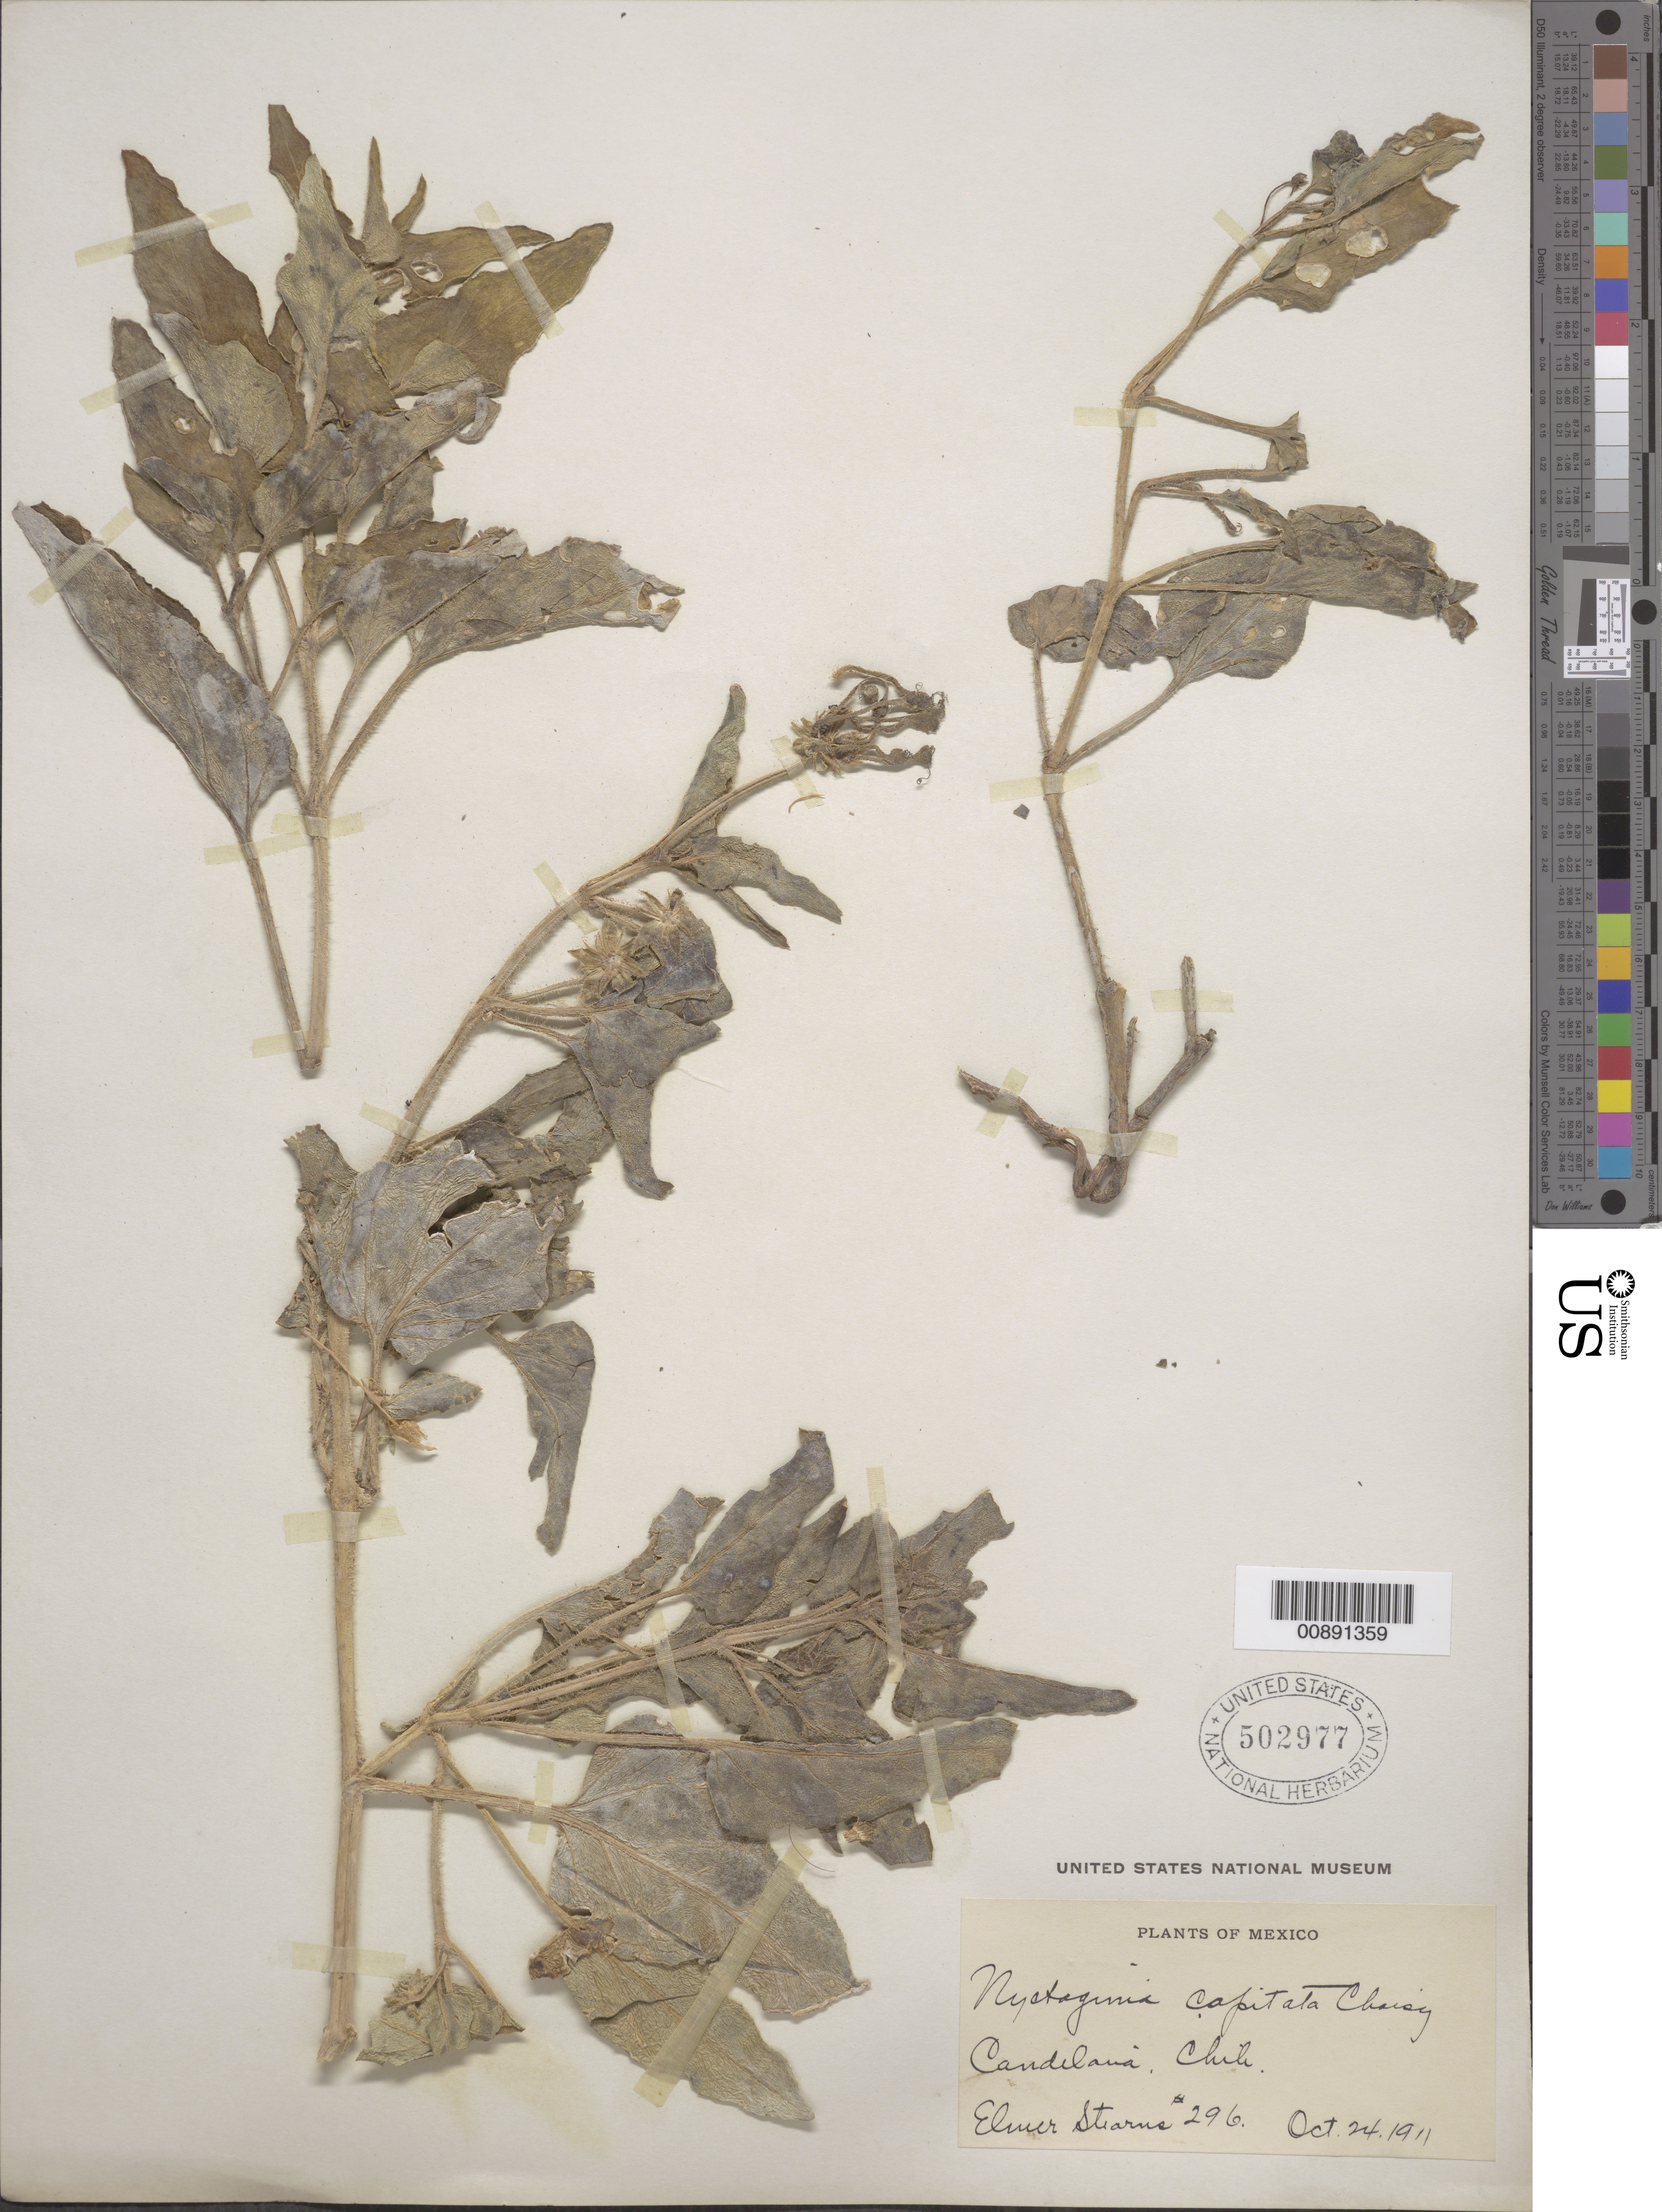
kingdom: Plantae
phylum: Tracheophyta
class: Magnoliopsida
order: Caryophyllales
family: Nyctaginaceae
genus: Nyctaginia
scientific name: Nyctaginia capitata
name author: Choisy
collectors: E. Stearns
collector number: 296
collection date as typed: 24 Oct 1911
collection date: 1911-10-24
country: Mexico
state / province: Chihuahua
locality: Candelaria, Chihuahua.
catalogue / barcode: US 502977